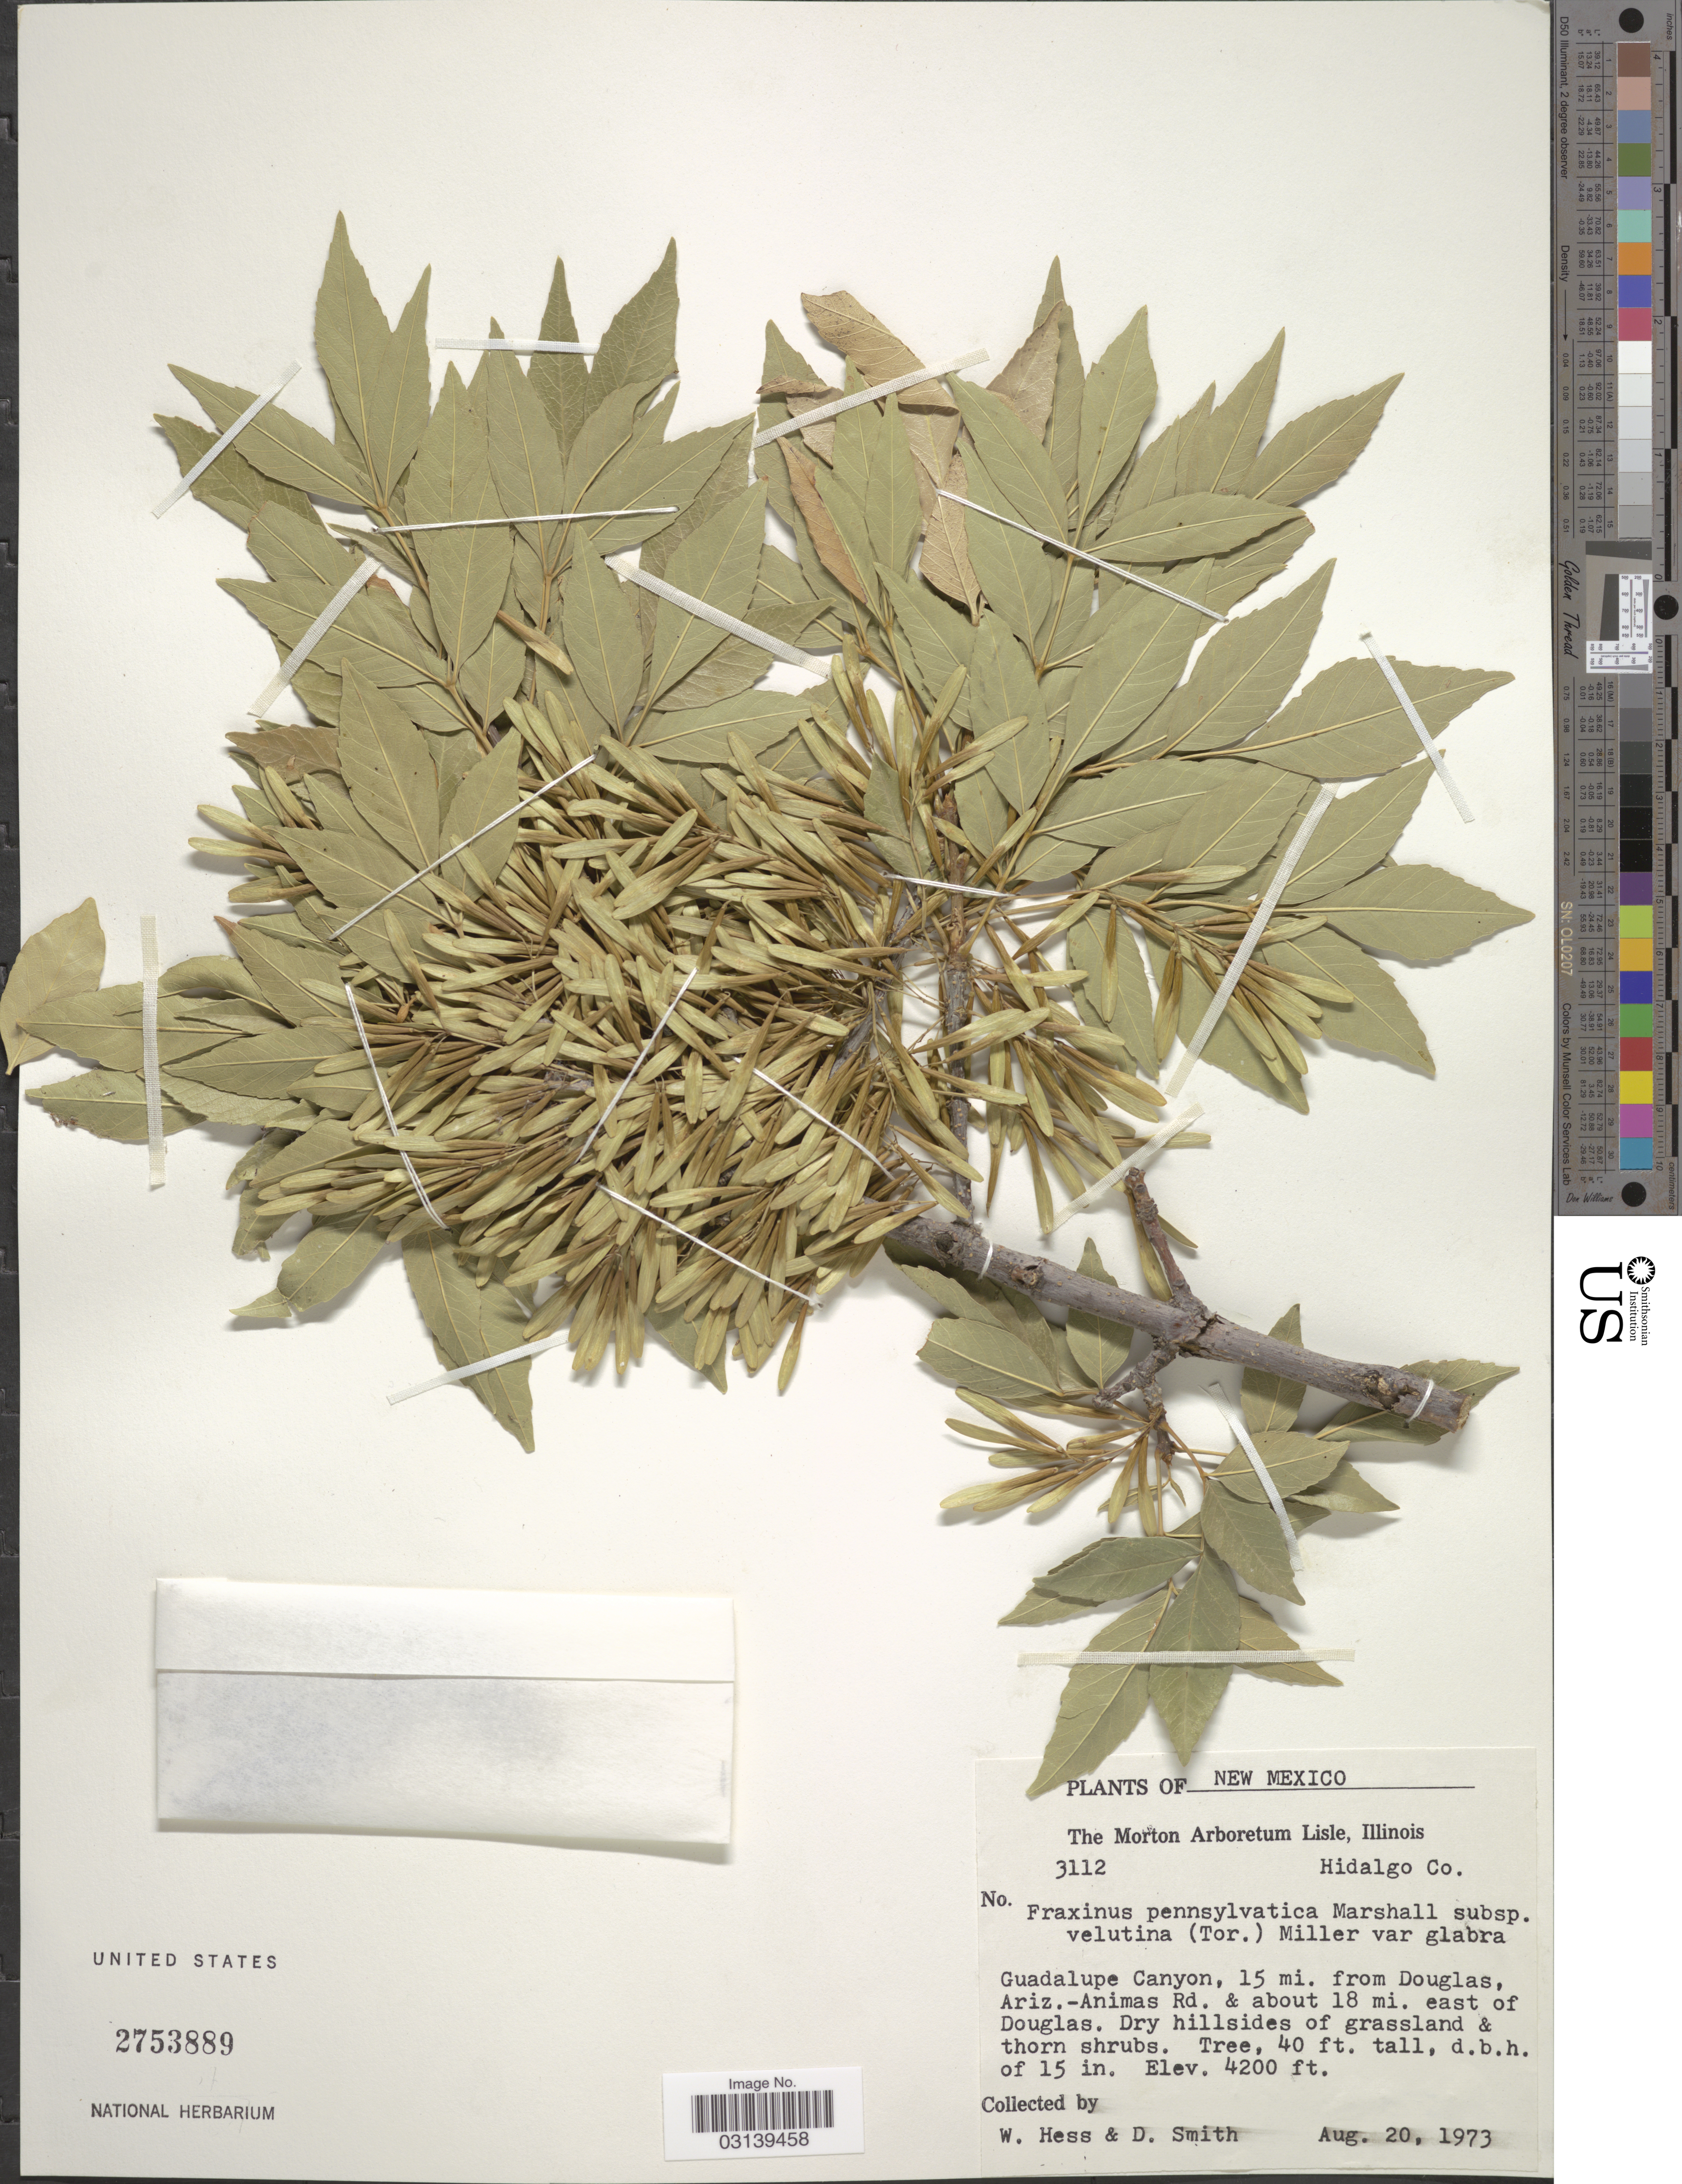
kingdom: Plantae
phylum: Tracheophyta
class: Magnoliopsida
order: Lamiales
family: Oleaceae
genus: Fraxinus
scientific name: Fraxinus velutina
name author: Torr.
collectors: W. Hess & D. Smith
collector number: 3112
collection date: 1973-08-20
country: United States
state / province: New Mexico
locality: Guadalupe Canyon, 15 mi. from Douglas, Ariz.-Animas Rd. & about 18 mi. east of Douglas.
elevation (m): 1280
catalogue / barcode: US 2753889